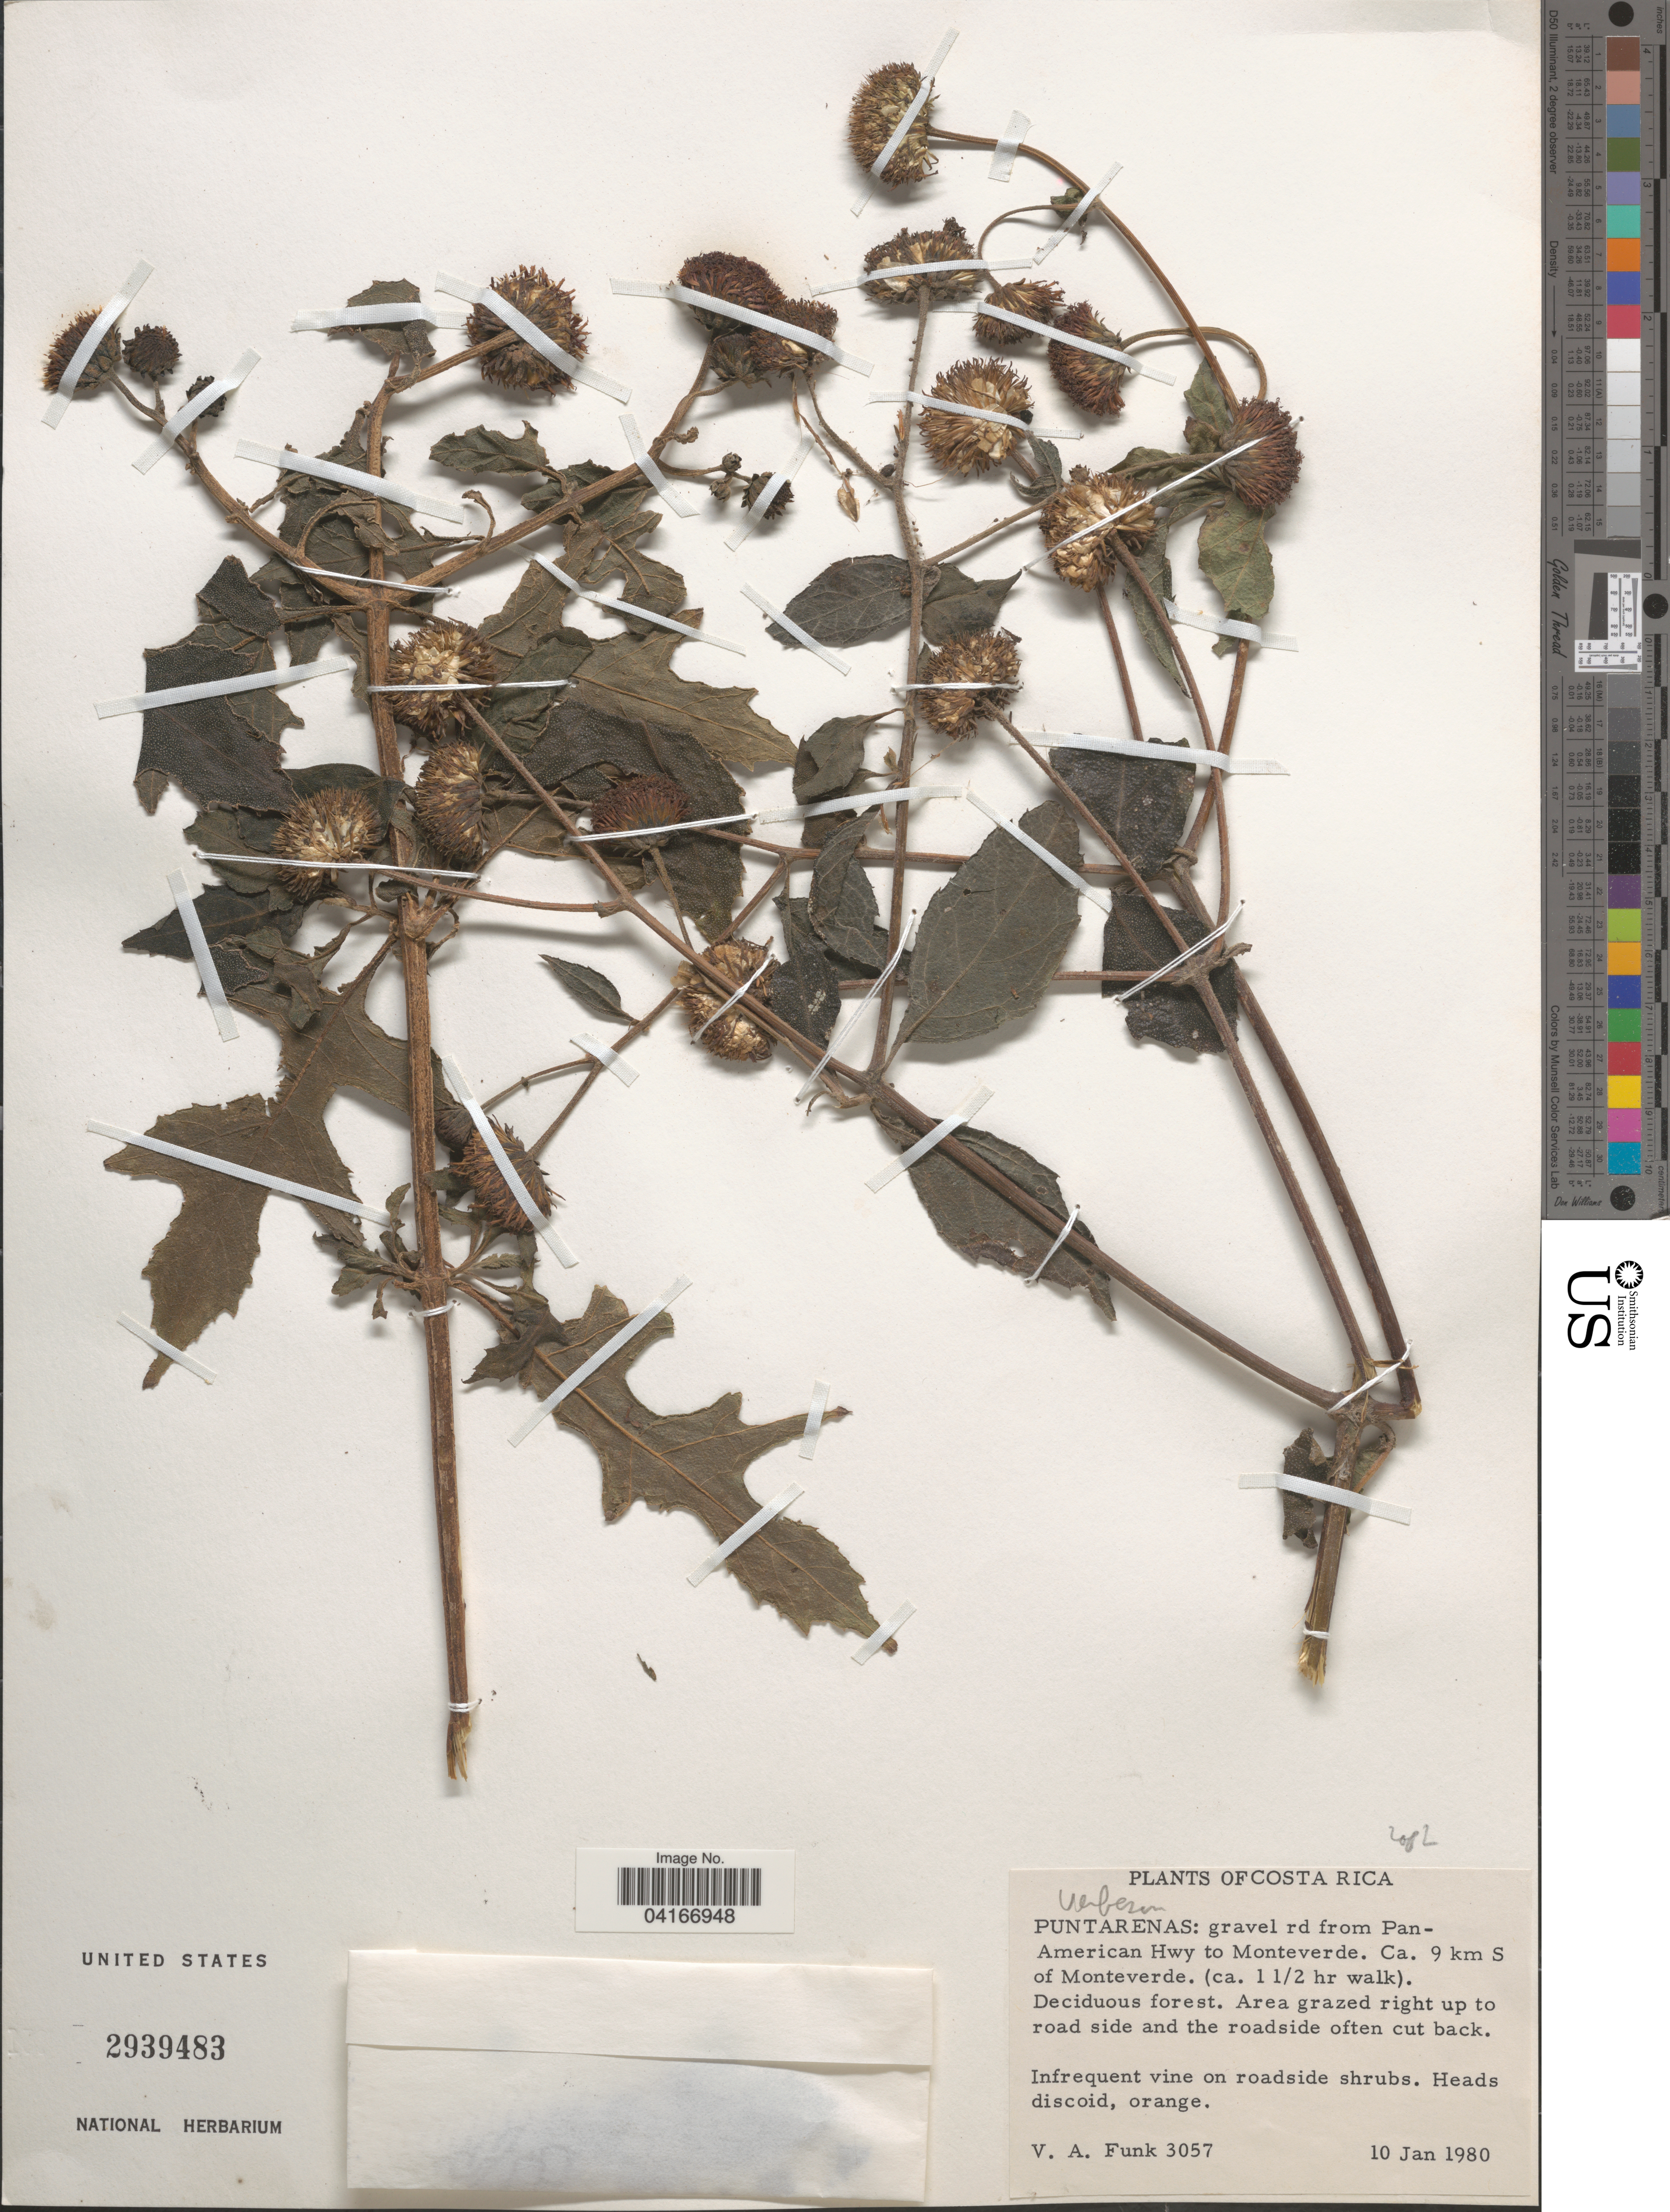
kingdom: Plantae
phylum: Tracheophyta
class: Magnoliopsida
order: Asterales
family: Asteraceae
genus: Verbesina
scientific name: Verbesina sp.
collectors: V. Funk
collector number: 3057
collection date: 1980-01-10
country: Costa Rica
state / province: Puntarenas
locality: Gravel rd from Pan-American Hwy to Monteverde. Ca. 9 km S of Monteverde. (ca. 1 1/2 hr walk).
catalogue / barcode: US 2939483